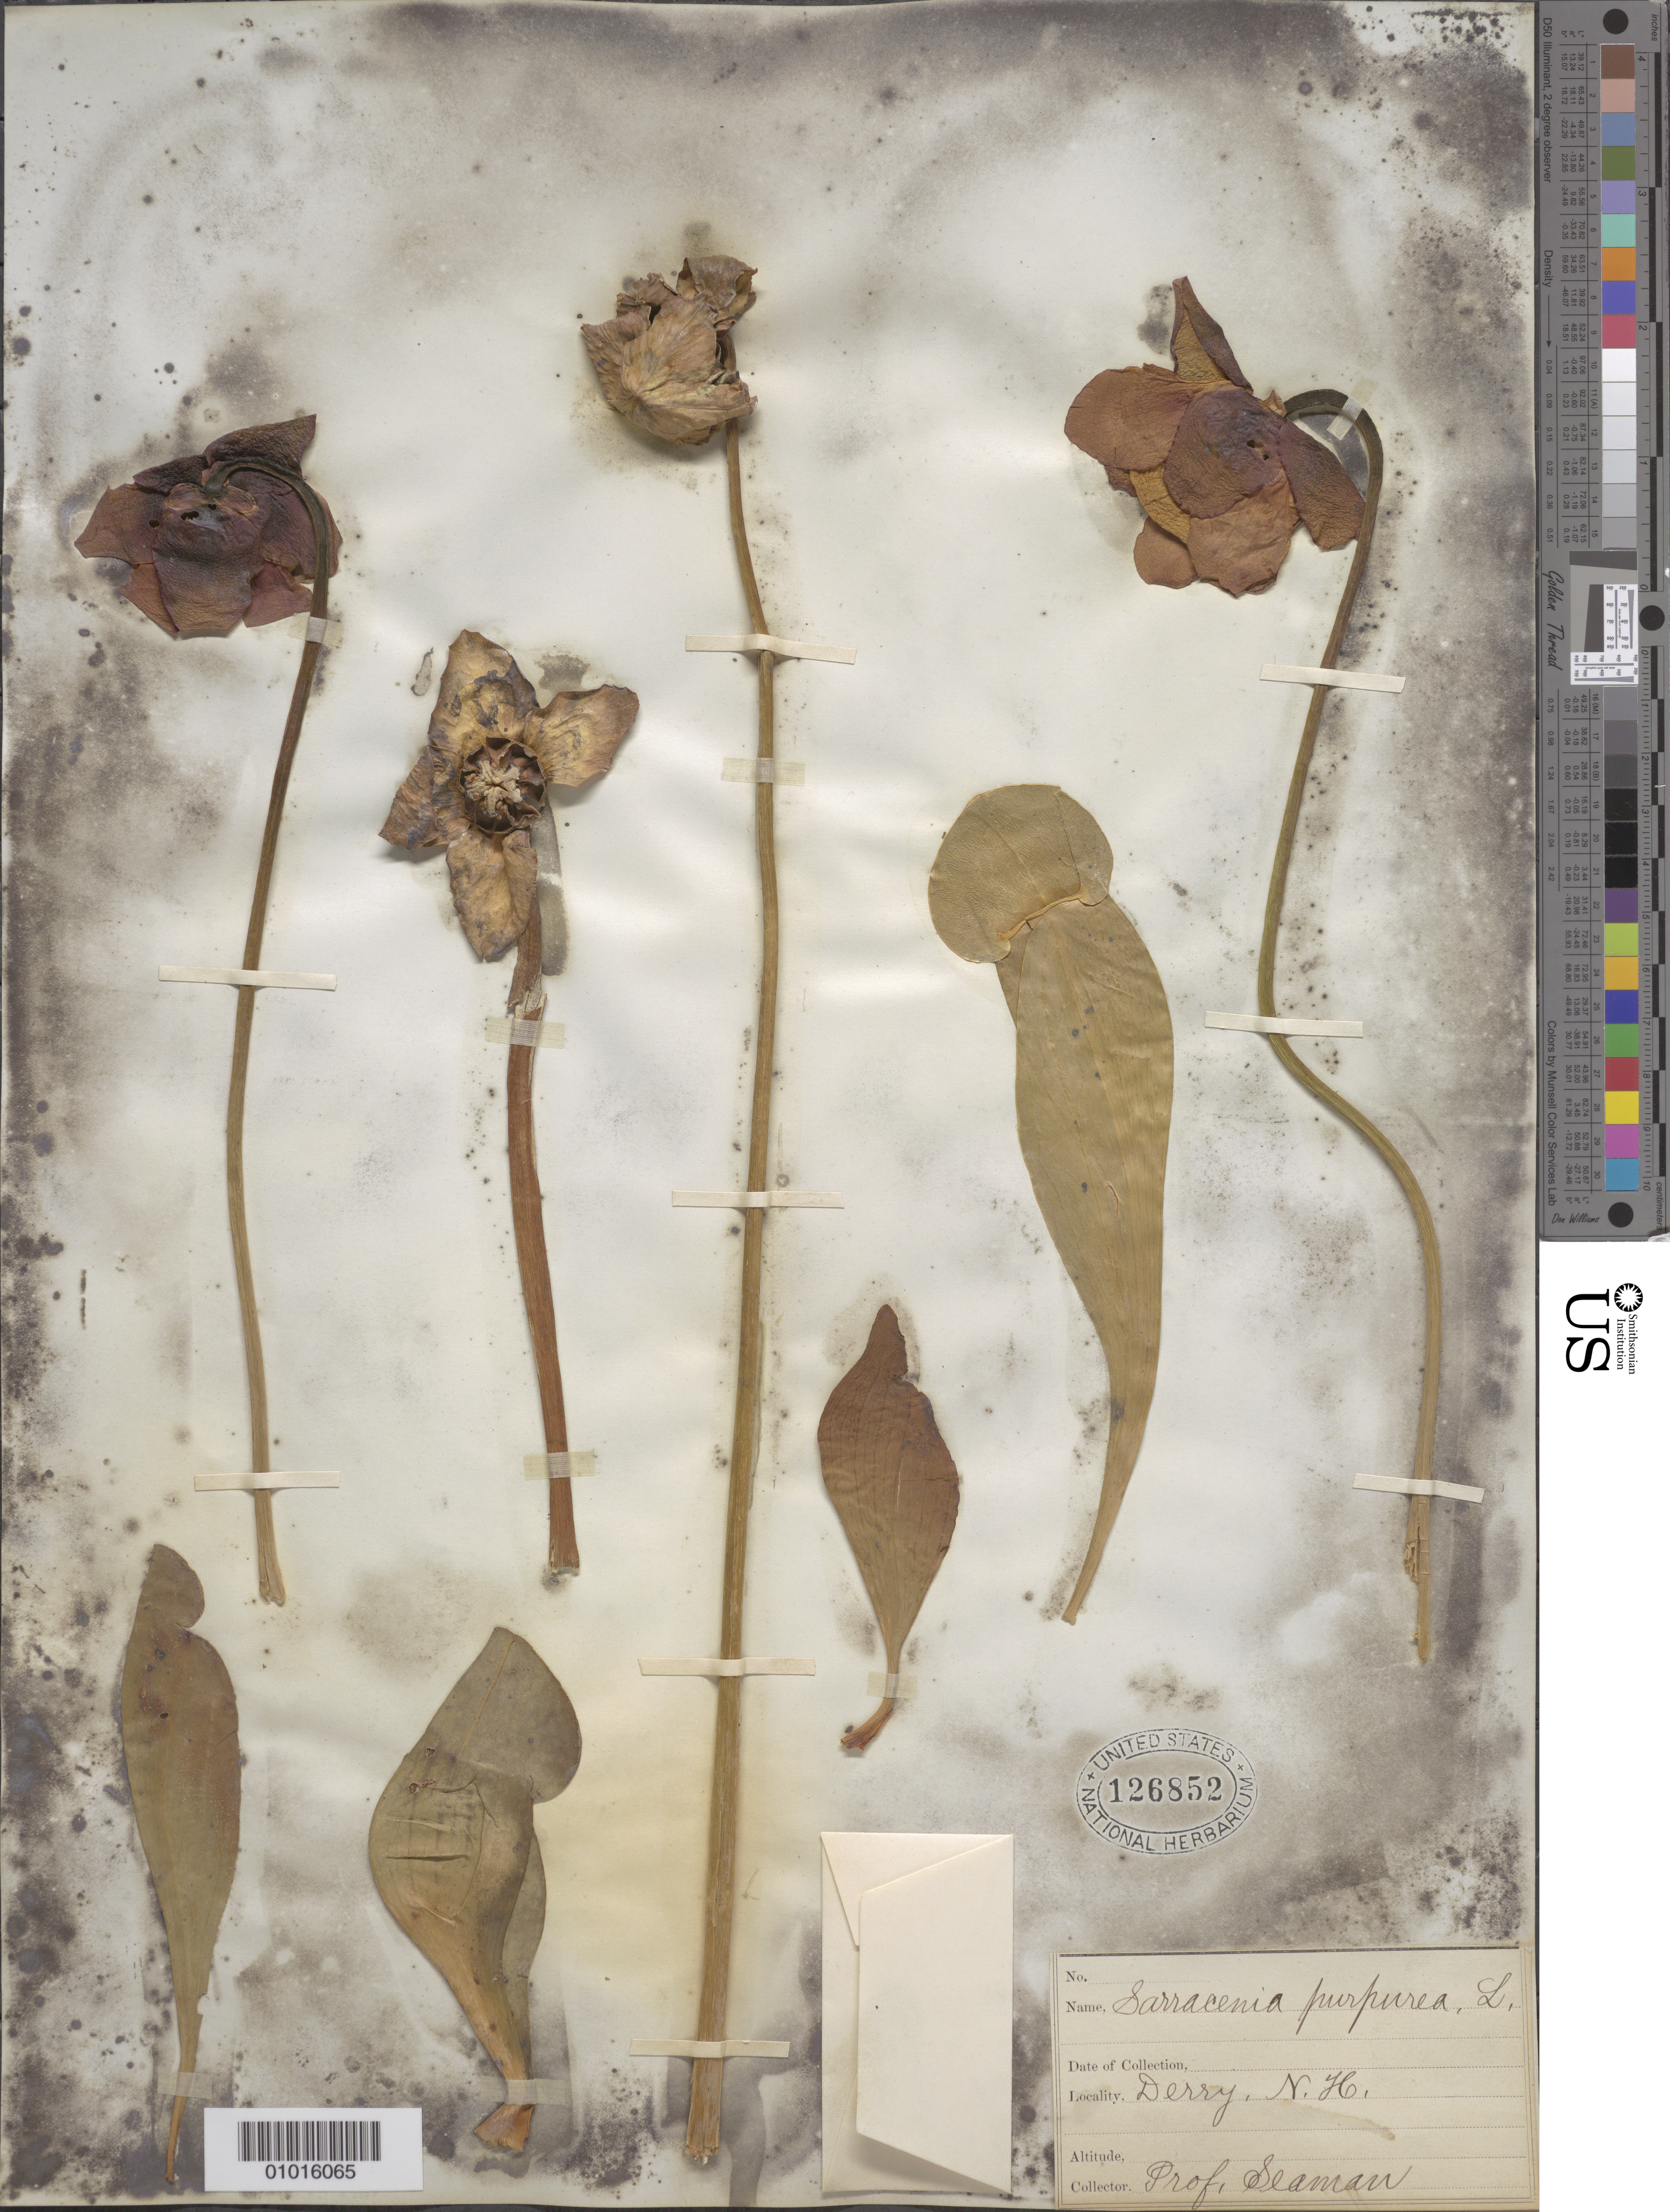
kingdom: Plantae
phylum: Tracheophyta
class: Magnoliopsida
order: Ericales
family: Sarraceniaceae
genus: Sarracenia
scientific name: Sarracenia purpurea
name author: L.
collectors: W. Seaman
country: United States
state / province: New Hampshire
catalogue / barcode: US 126852